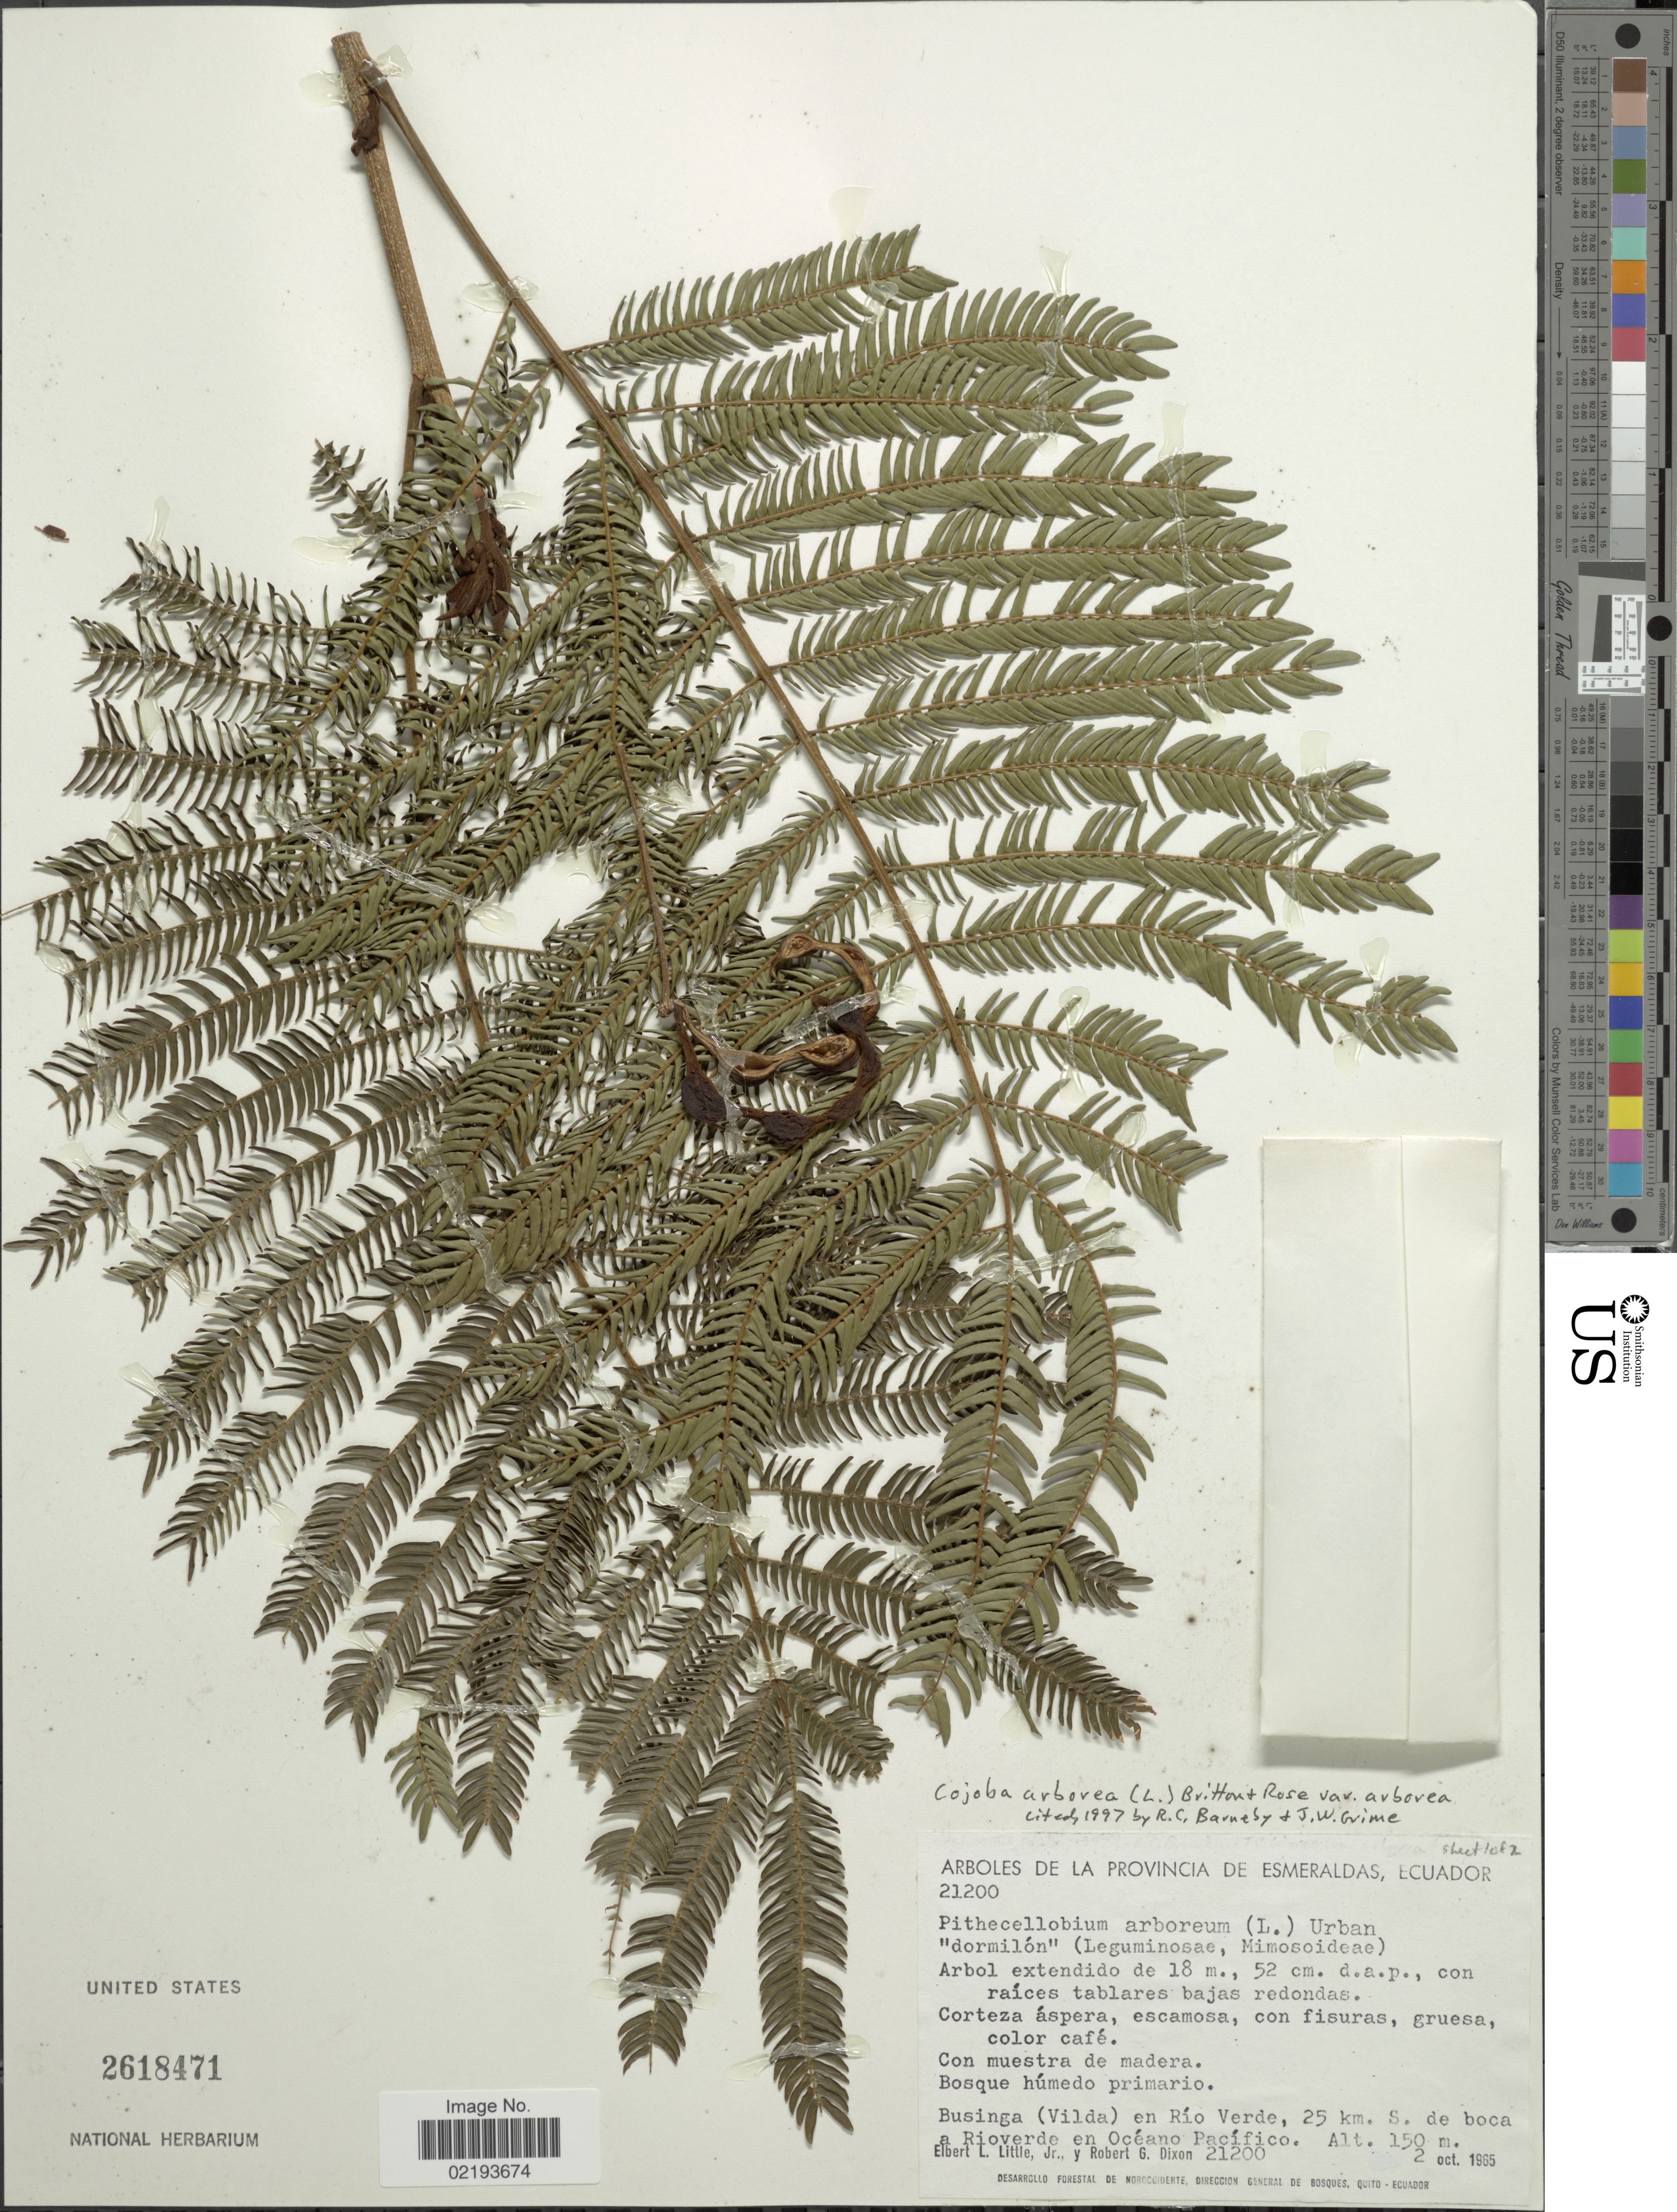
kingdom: Plantae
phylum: Tracheophyta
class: Magnoliopsida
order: Fabales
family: Fabaceae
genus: Cojoba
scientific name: Cojoba arborea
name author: (L.) Britton & Rose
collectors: E. L. Little & R. G. Dixon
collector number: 21200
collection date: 1965-10-02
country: Ecuador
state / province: Esmeraldas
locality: Con muestra de madera, Bosque húmedo primario, Businga (Vilda) en Río verde, 25 km S de boca a Rioverde en Océano Pacífico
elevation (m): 150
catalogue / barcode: US 2618471